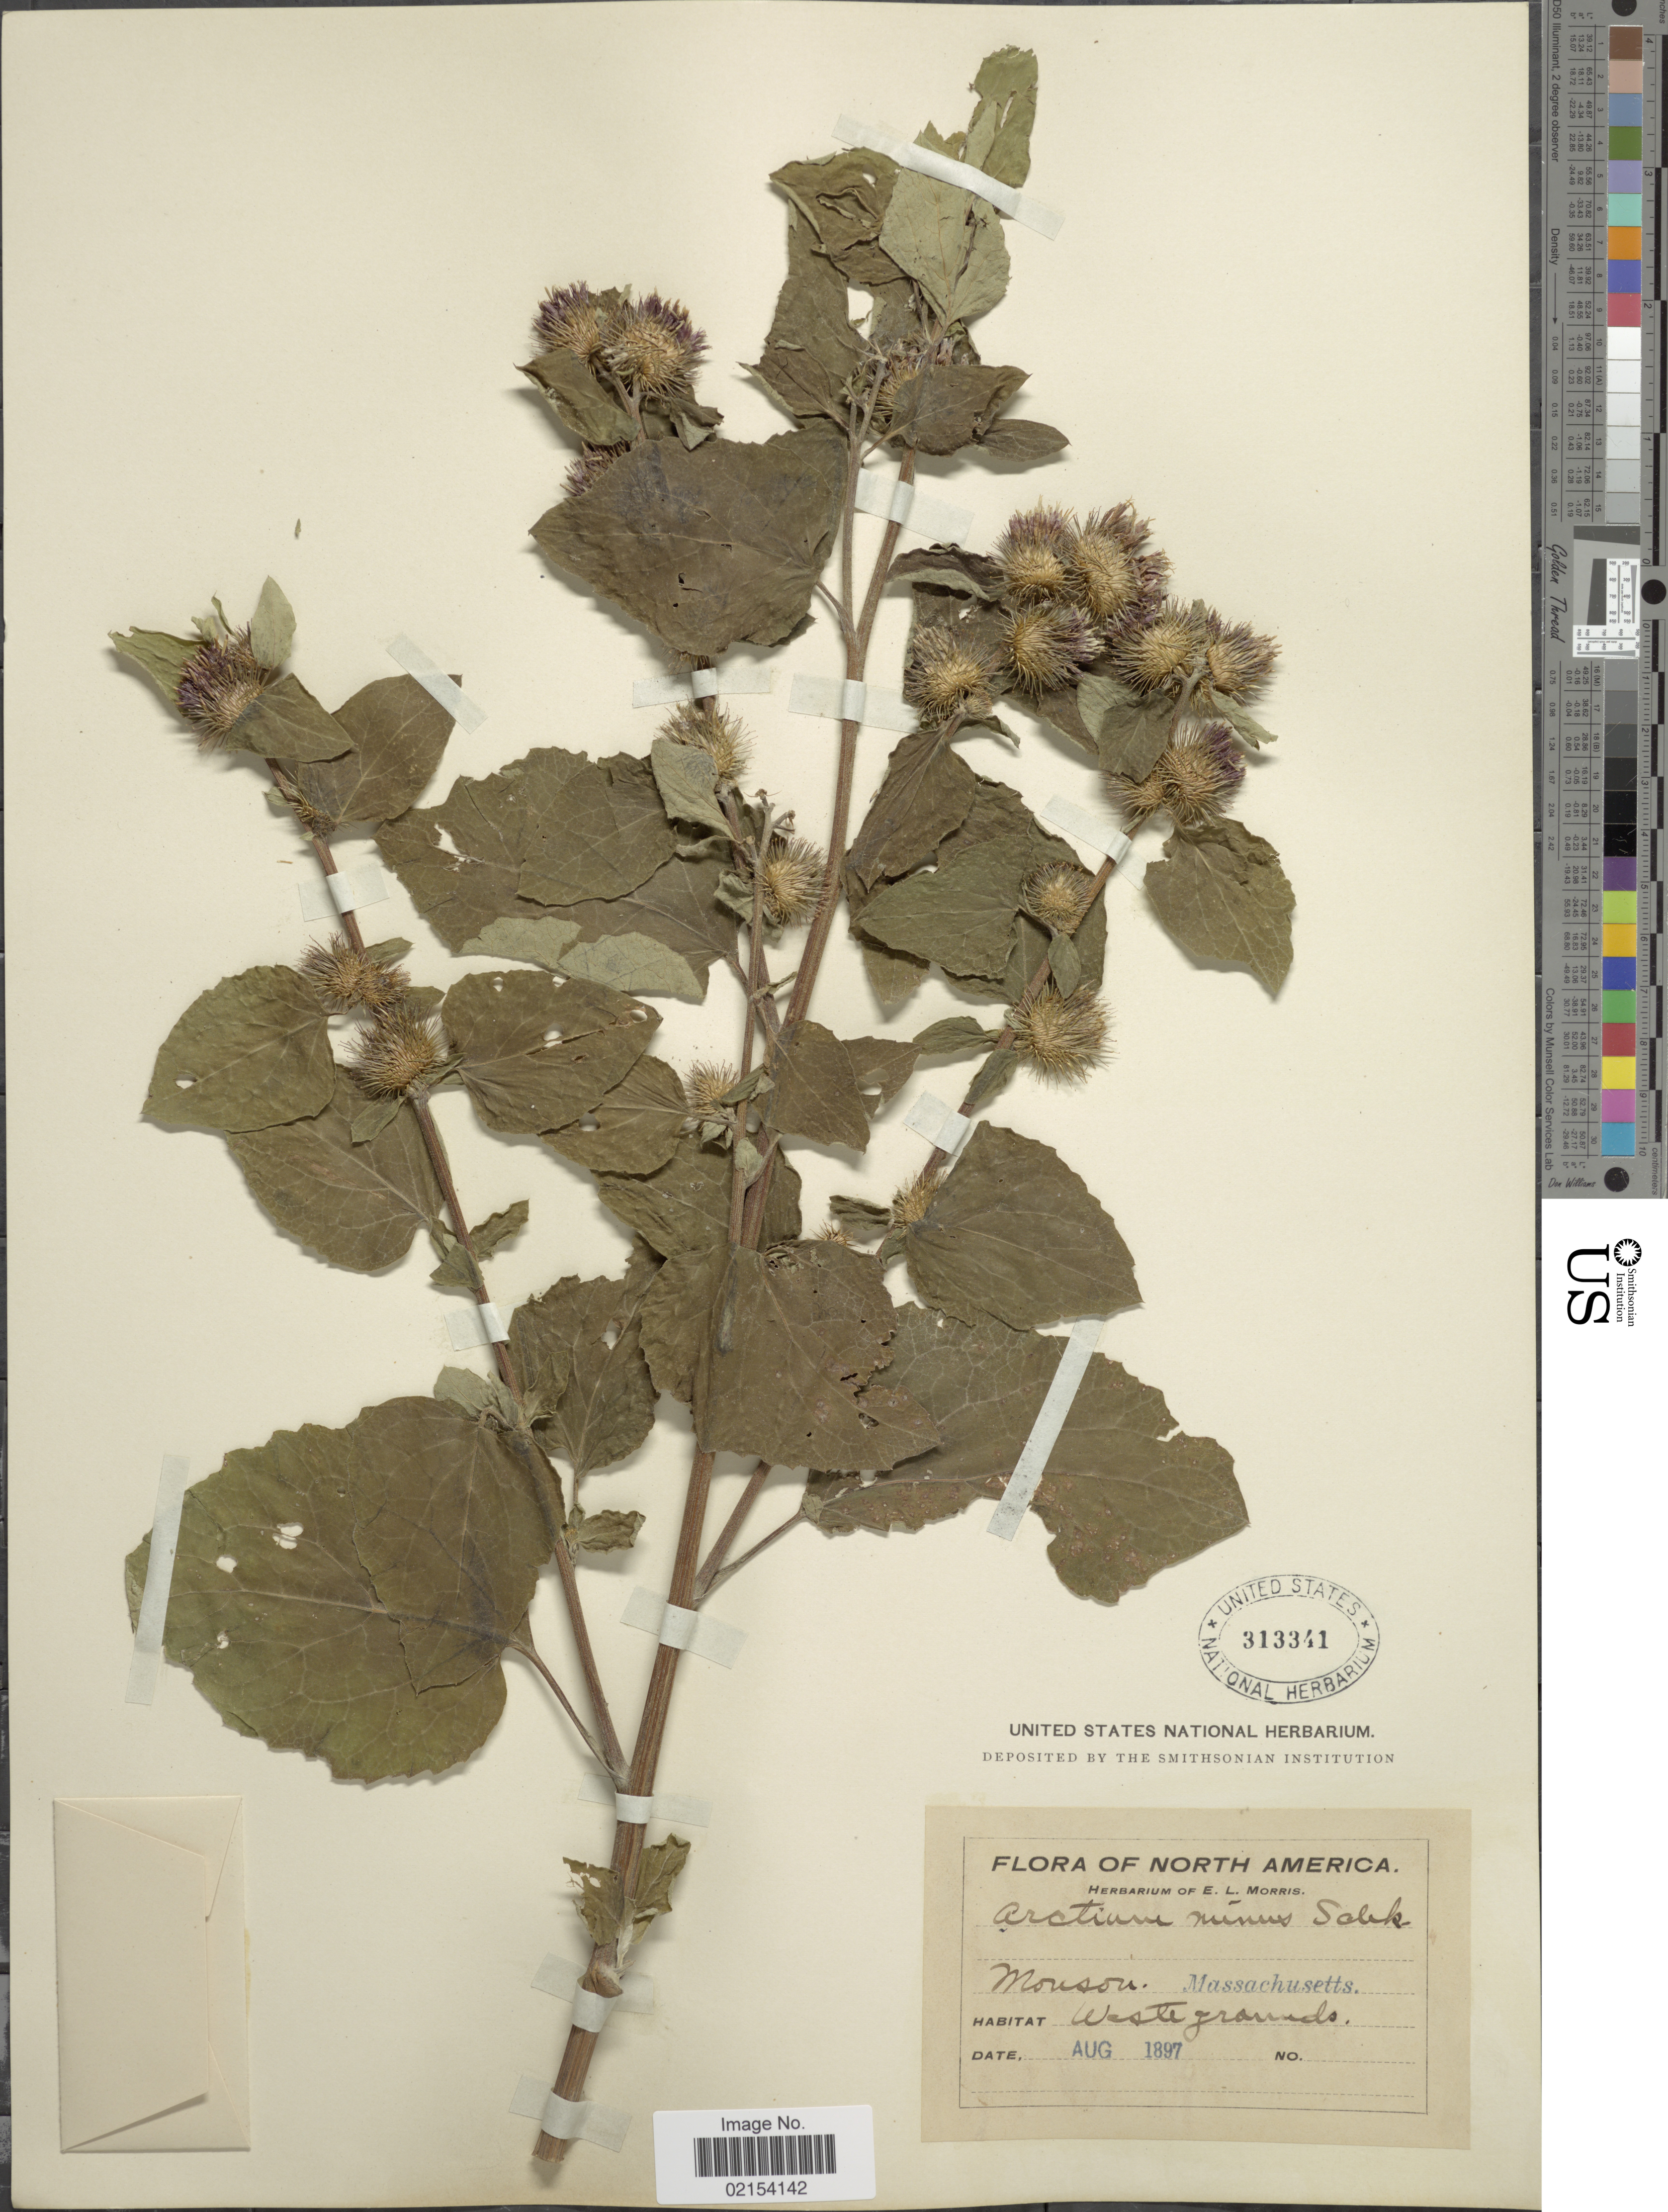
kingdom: Plantae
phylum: Tracheophyta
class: Magnoliopsida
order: Asterales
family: Asteraceae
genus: Arctium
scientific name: Arctium minus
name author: (Hill) Bernh.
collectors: E. Morris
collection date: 1897-08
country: United States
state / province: Massachusetts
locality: Mousou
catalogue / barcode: US 313341